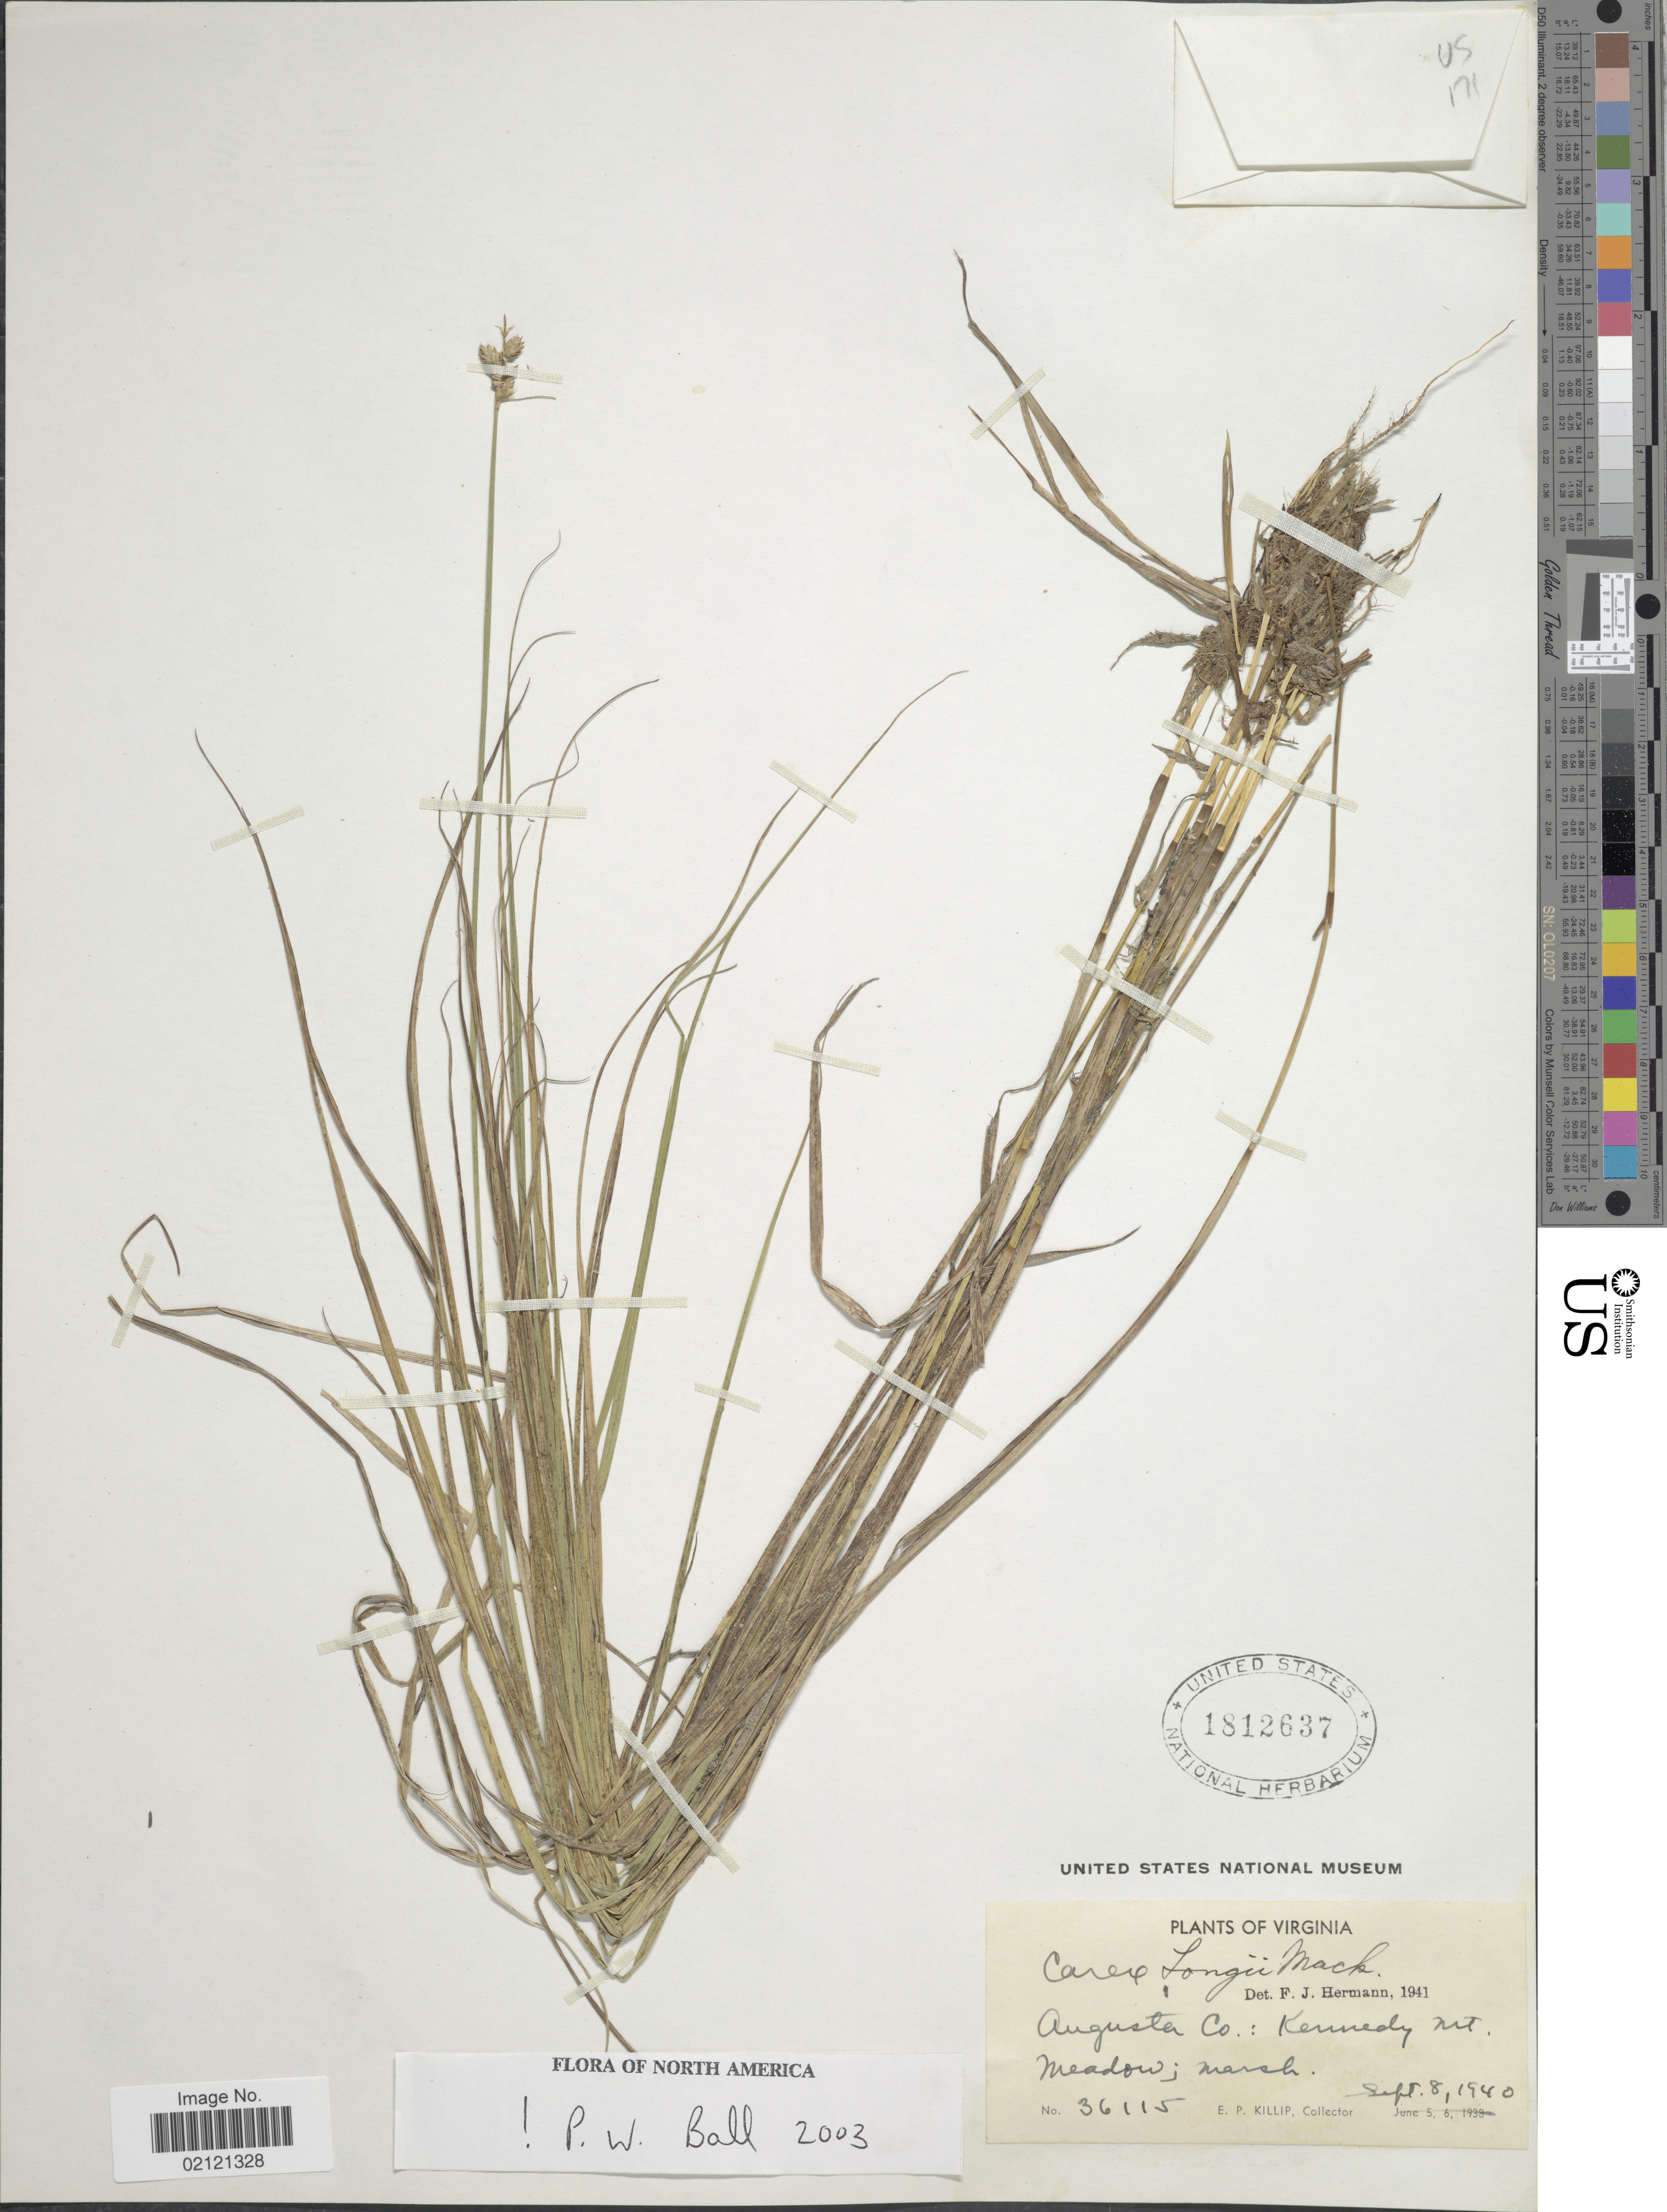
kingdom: Plantae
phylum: Tracheophyta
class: Liliopsida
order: Poales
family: Cyperaceae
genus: Carex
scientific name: Carex longii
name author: Mack.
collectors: E. P. Killip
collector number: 36115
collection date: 1940-09-08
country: United States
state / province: Virginia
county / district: Augusta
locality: Augusta Co.: Kennedy Mt.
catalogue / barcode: US 1812637